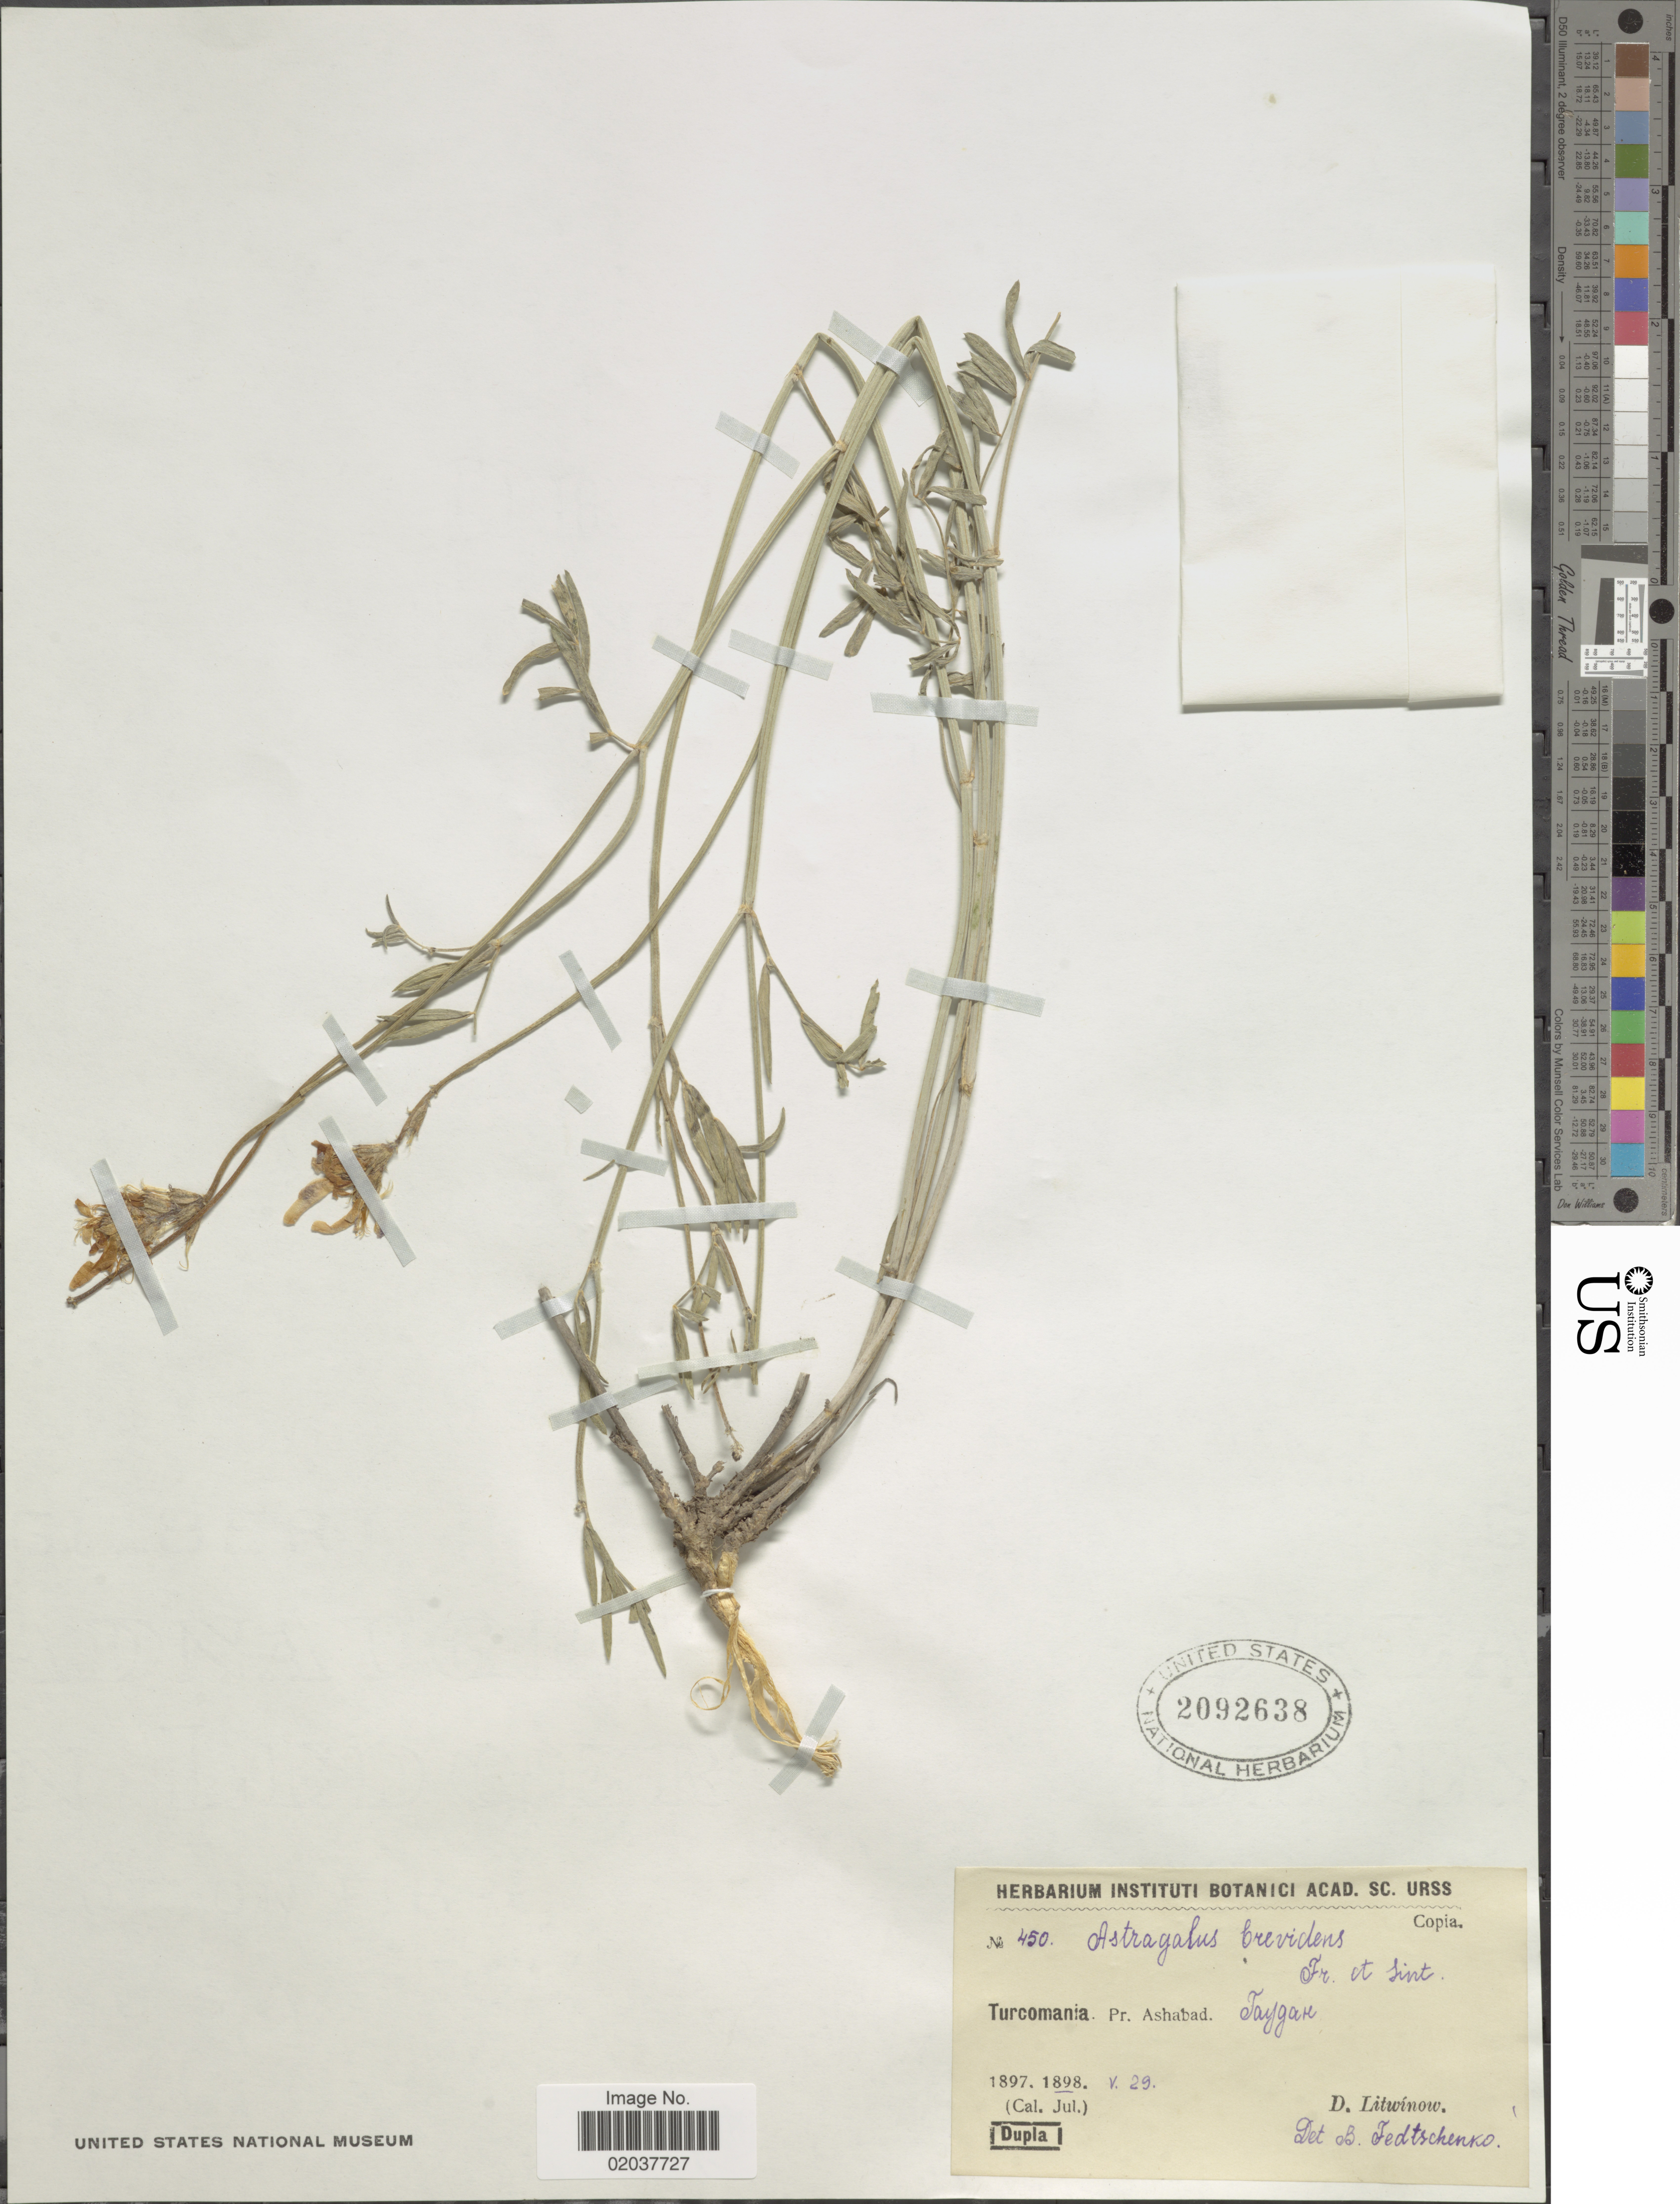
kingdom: Plantae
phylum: Tracheophyta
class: Magnoliopsida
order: Fabales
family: Fabaceae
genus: Astragalus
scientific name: Astragalus brevidens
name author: Freyn & Sint.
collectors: D. Litwinow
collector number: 450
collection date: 1898-05-29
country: Turkmenistan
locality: Trucomania, Pr. Ashabad, Faygar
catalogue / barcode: US 2092638